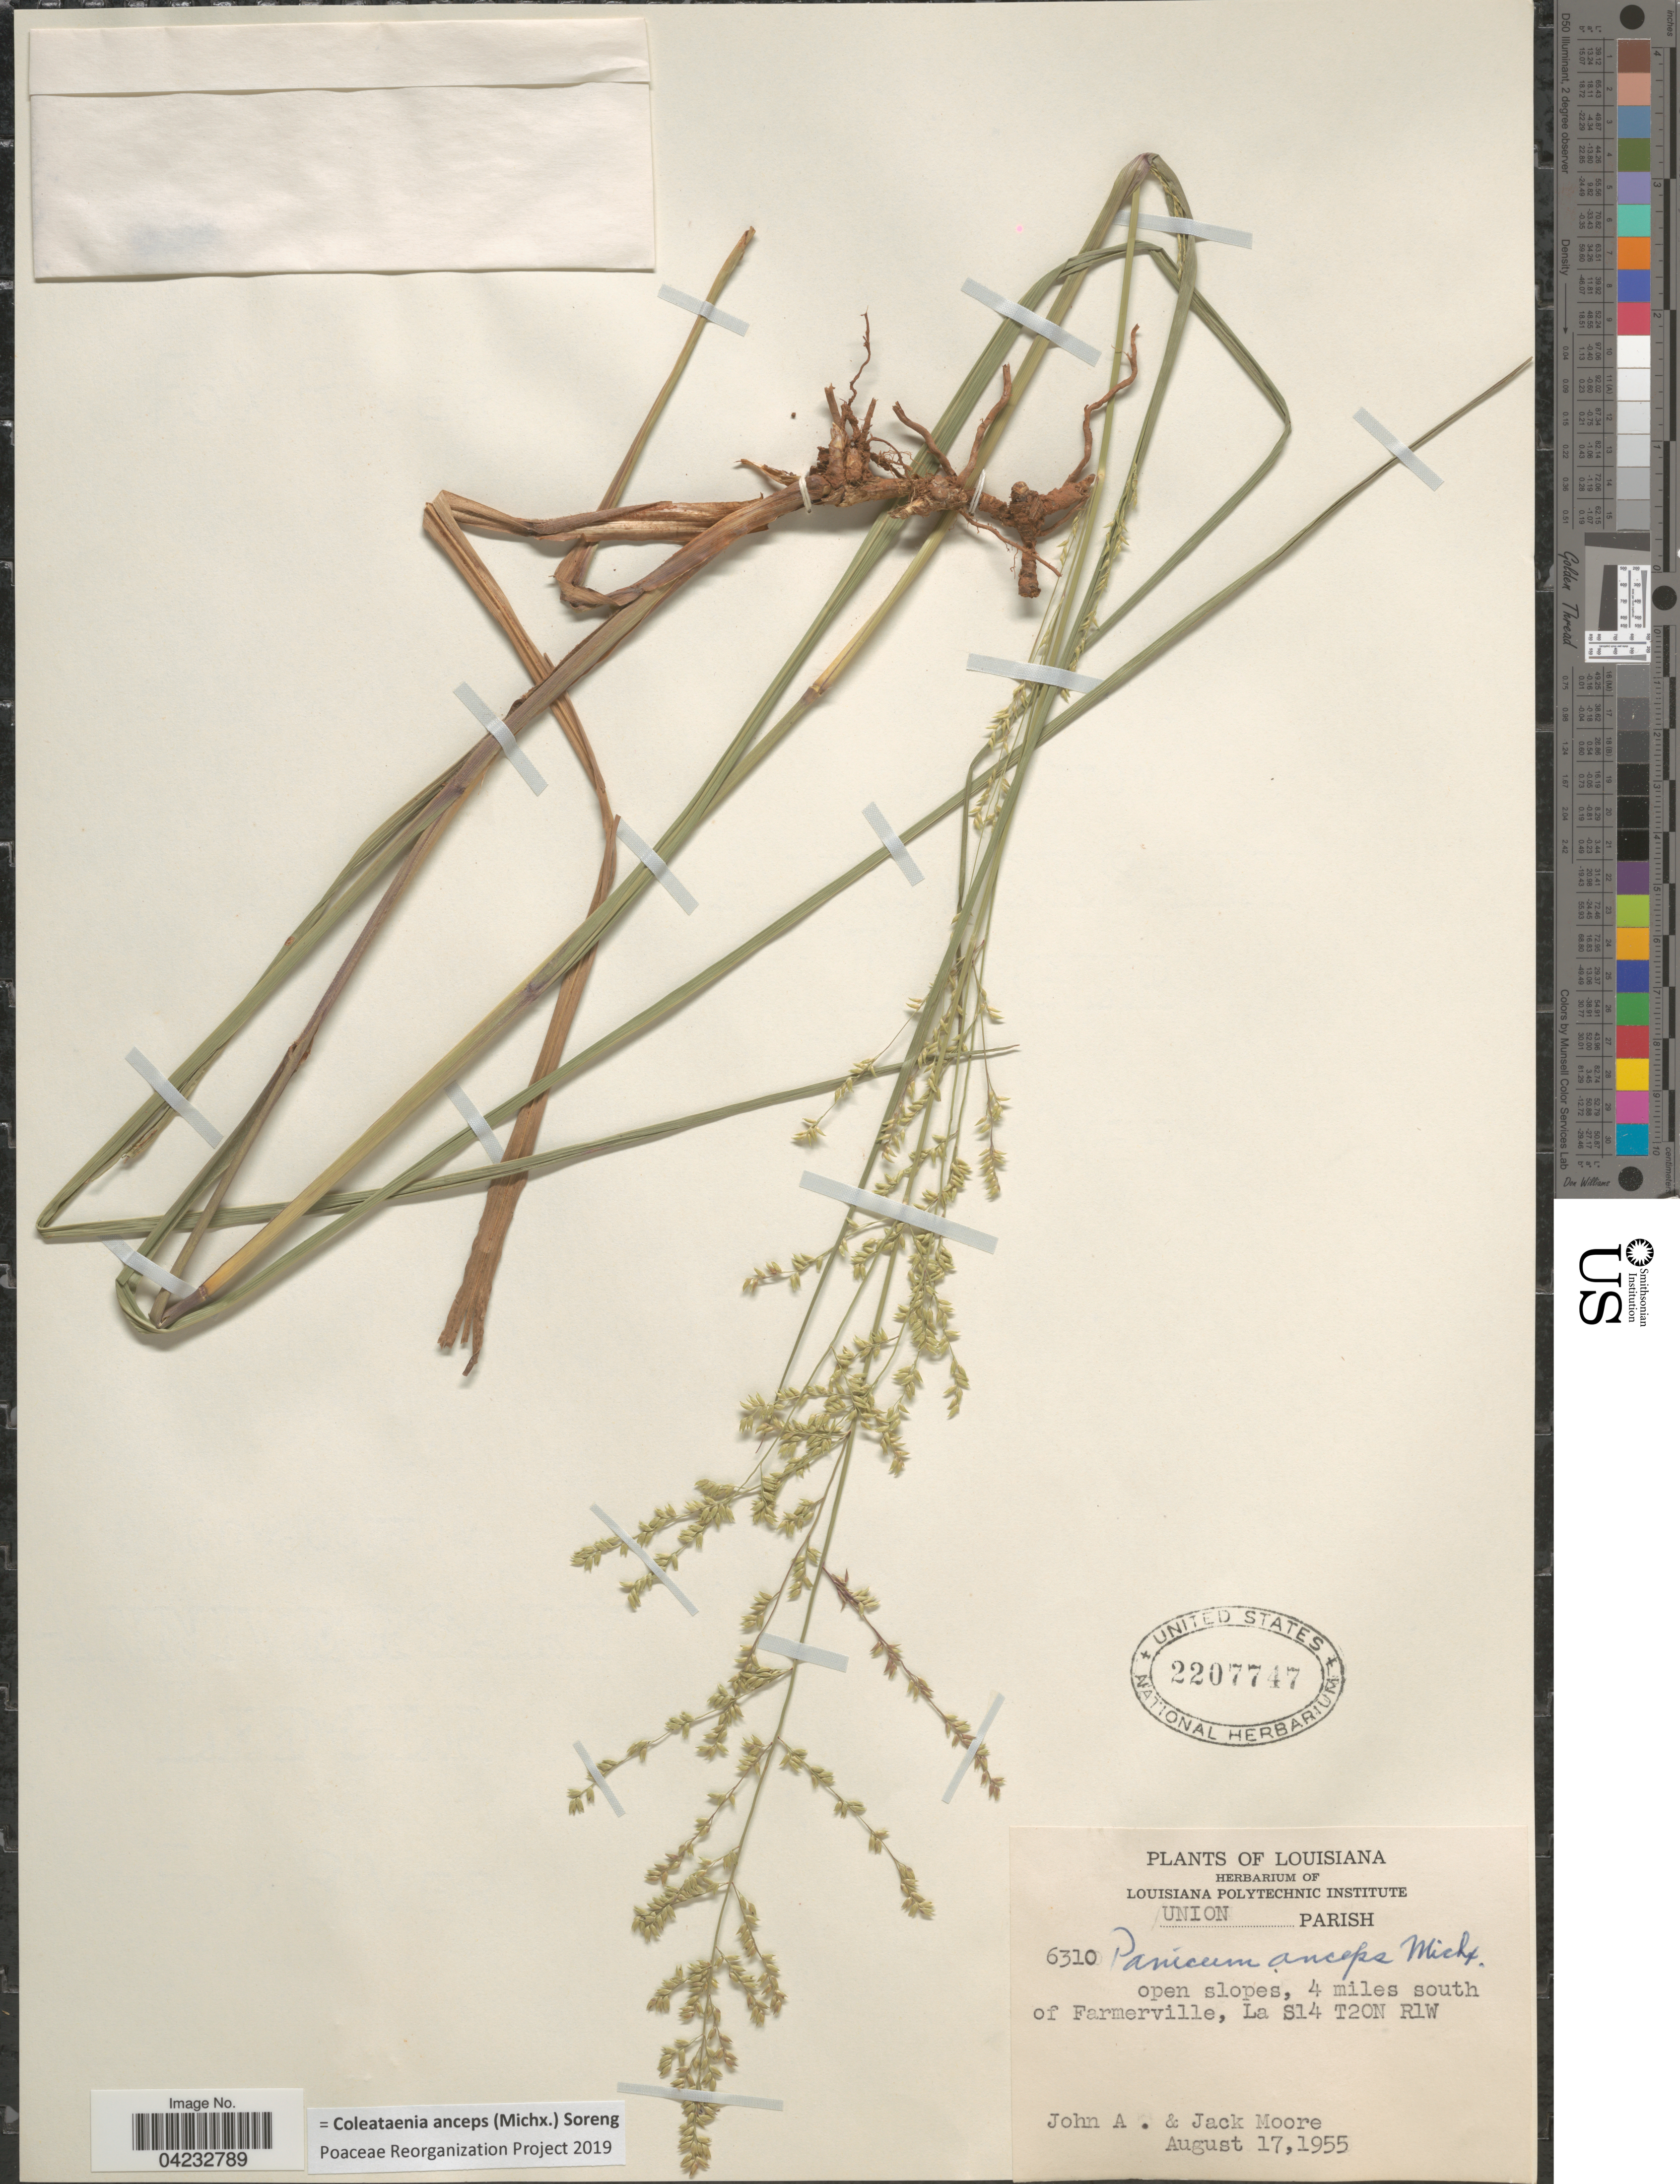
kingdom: Plantae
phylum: Tracheophyta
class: Liliopsida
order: Poales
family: Poaceae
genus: Coleataenia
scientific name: Coleataenia anceps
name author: (Michx.) Soreng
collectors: J. A. Moore & J. Moore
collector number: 6310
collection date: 1955-08-17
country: United States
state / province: Louisiana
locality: Union Parish. Open slopes, 4 miles south of Farmerville, La S14 T20N R1W.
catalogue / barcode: US 2207747